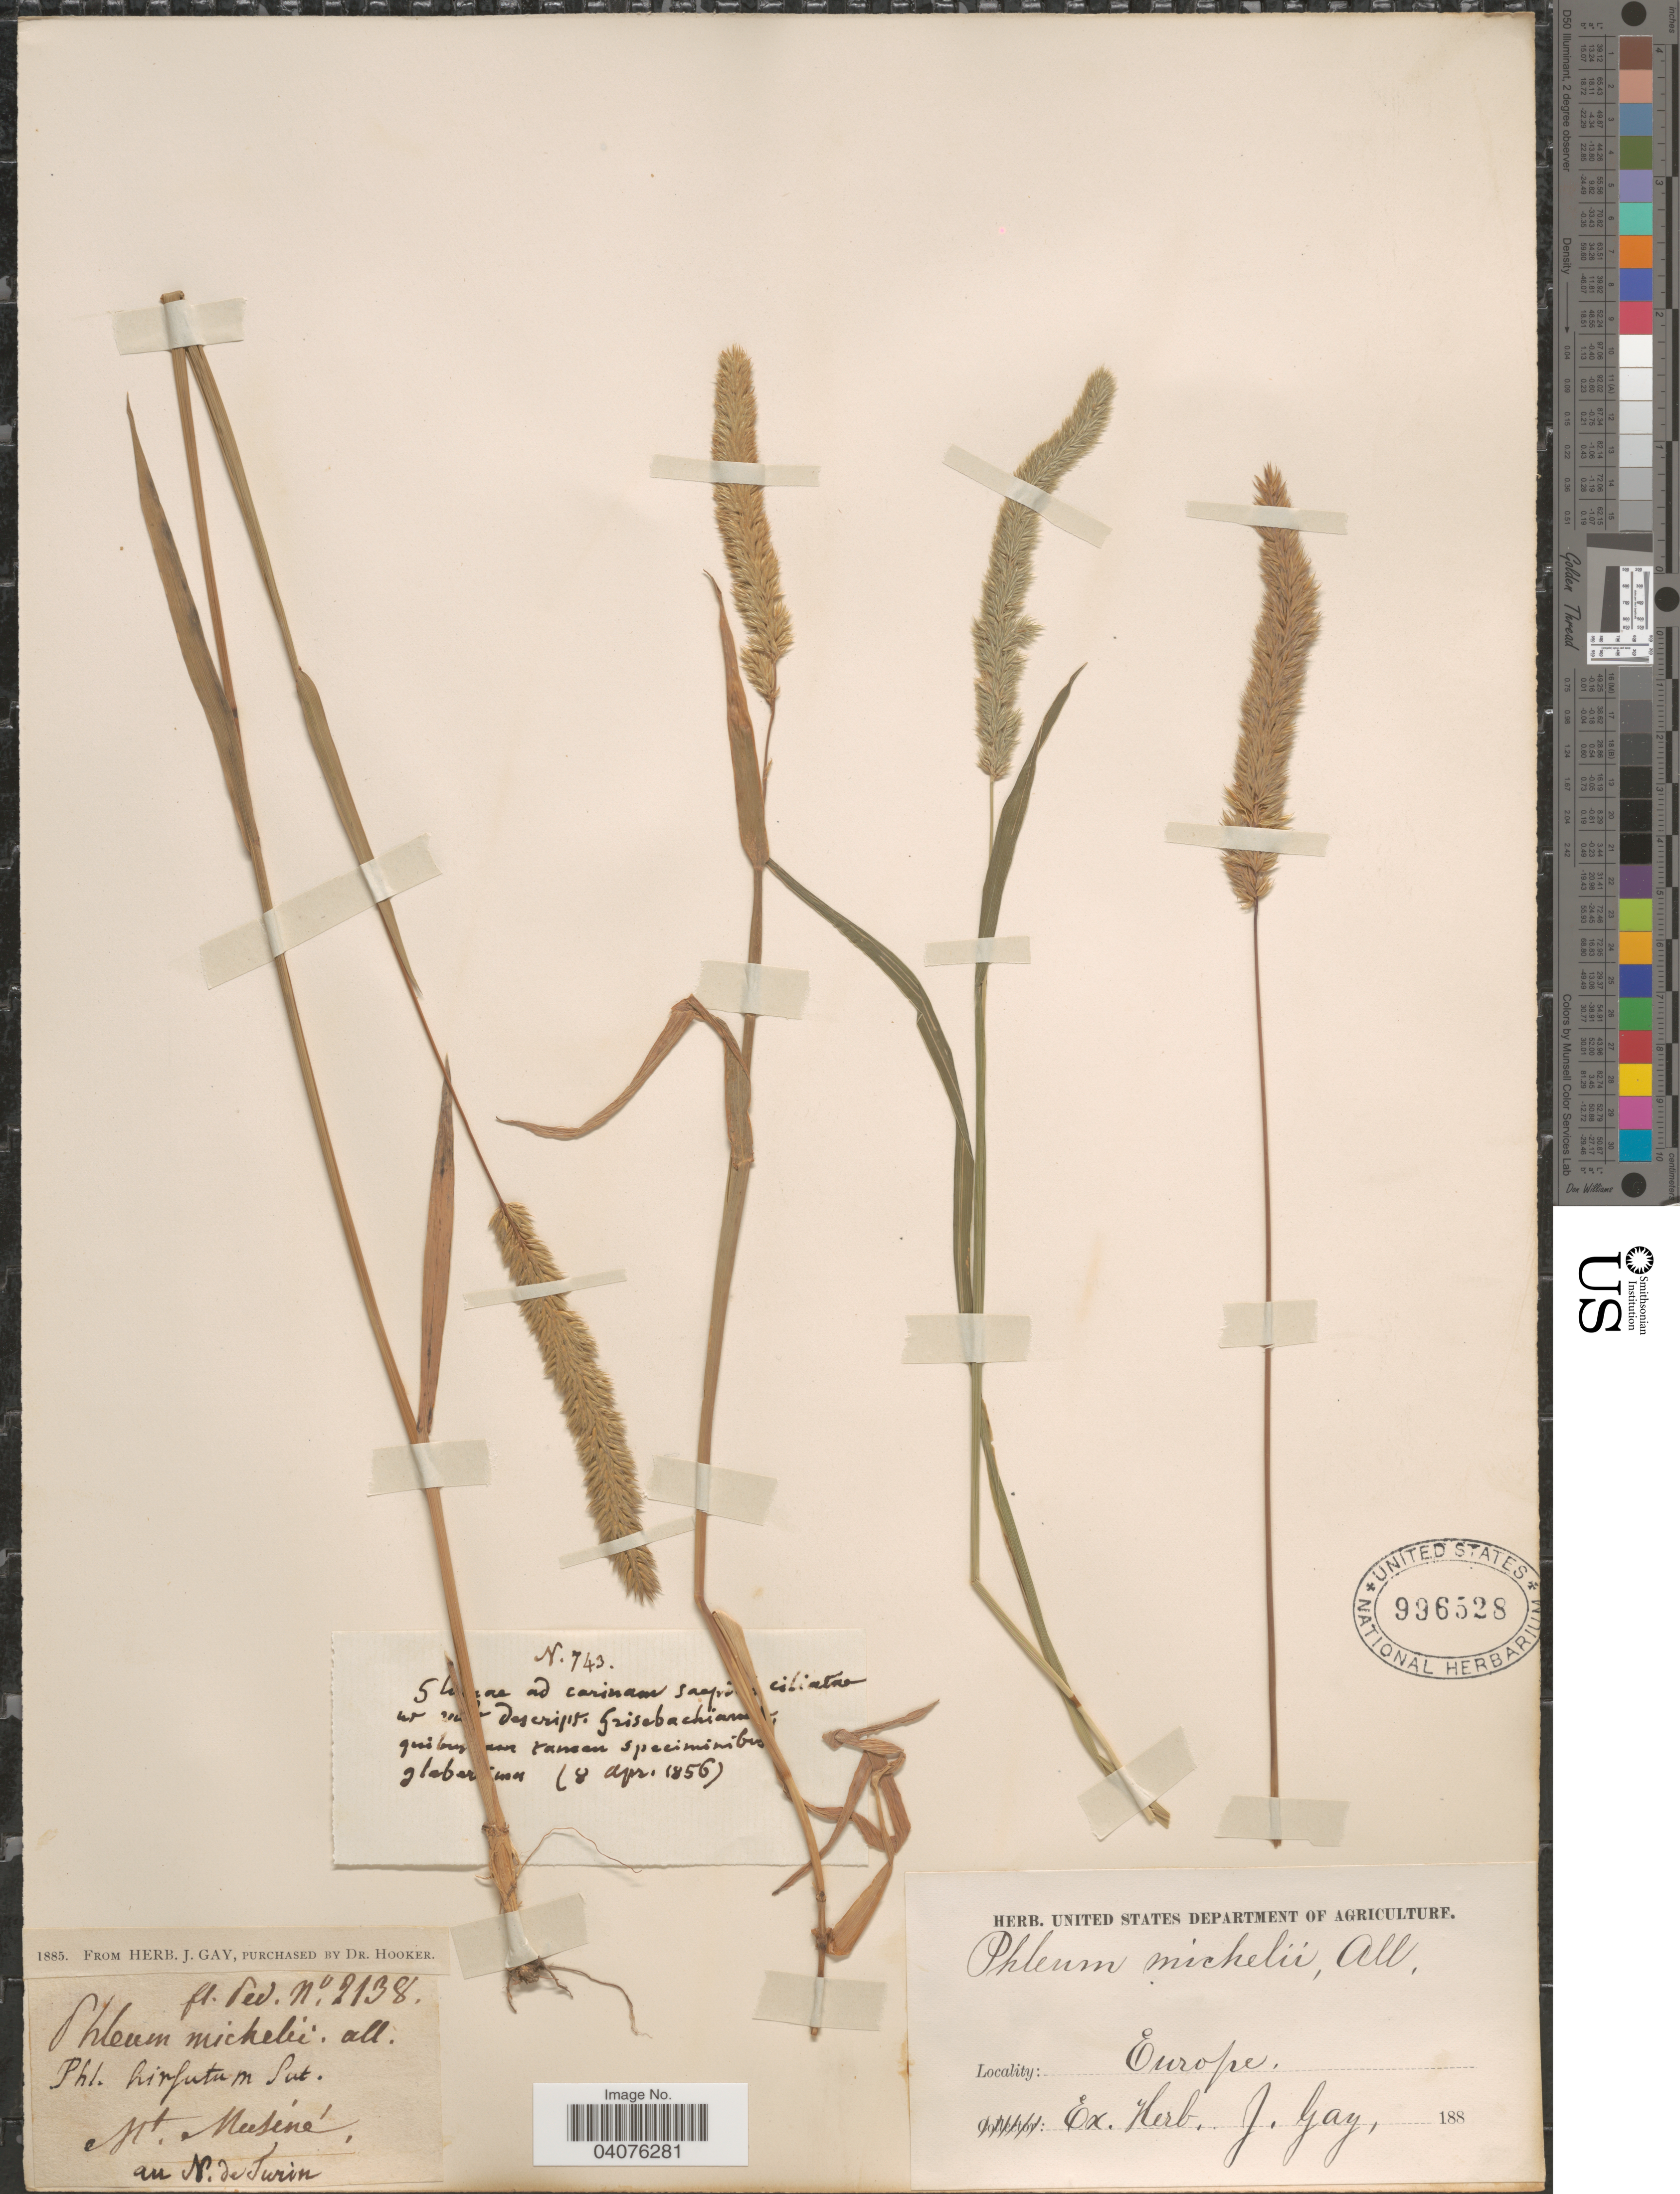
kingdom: Plantae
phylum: Tracheophyta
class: Liliopsida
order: Poales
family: Poaceae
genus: Phleum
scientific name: Phleum michelii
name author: All.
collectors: ex herb. J. Gay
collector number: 2138/743?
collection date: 1856-04-08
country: Italy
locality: Europe. Mt. Musiné, au N. de Turion.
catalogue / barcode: US 996528